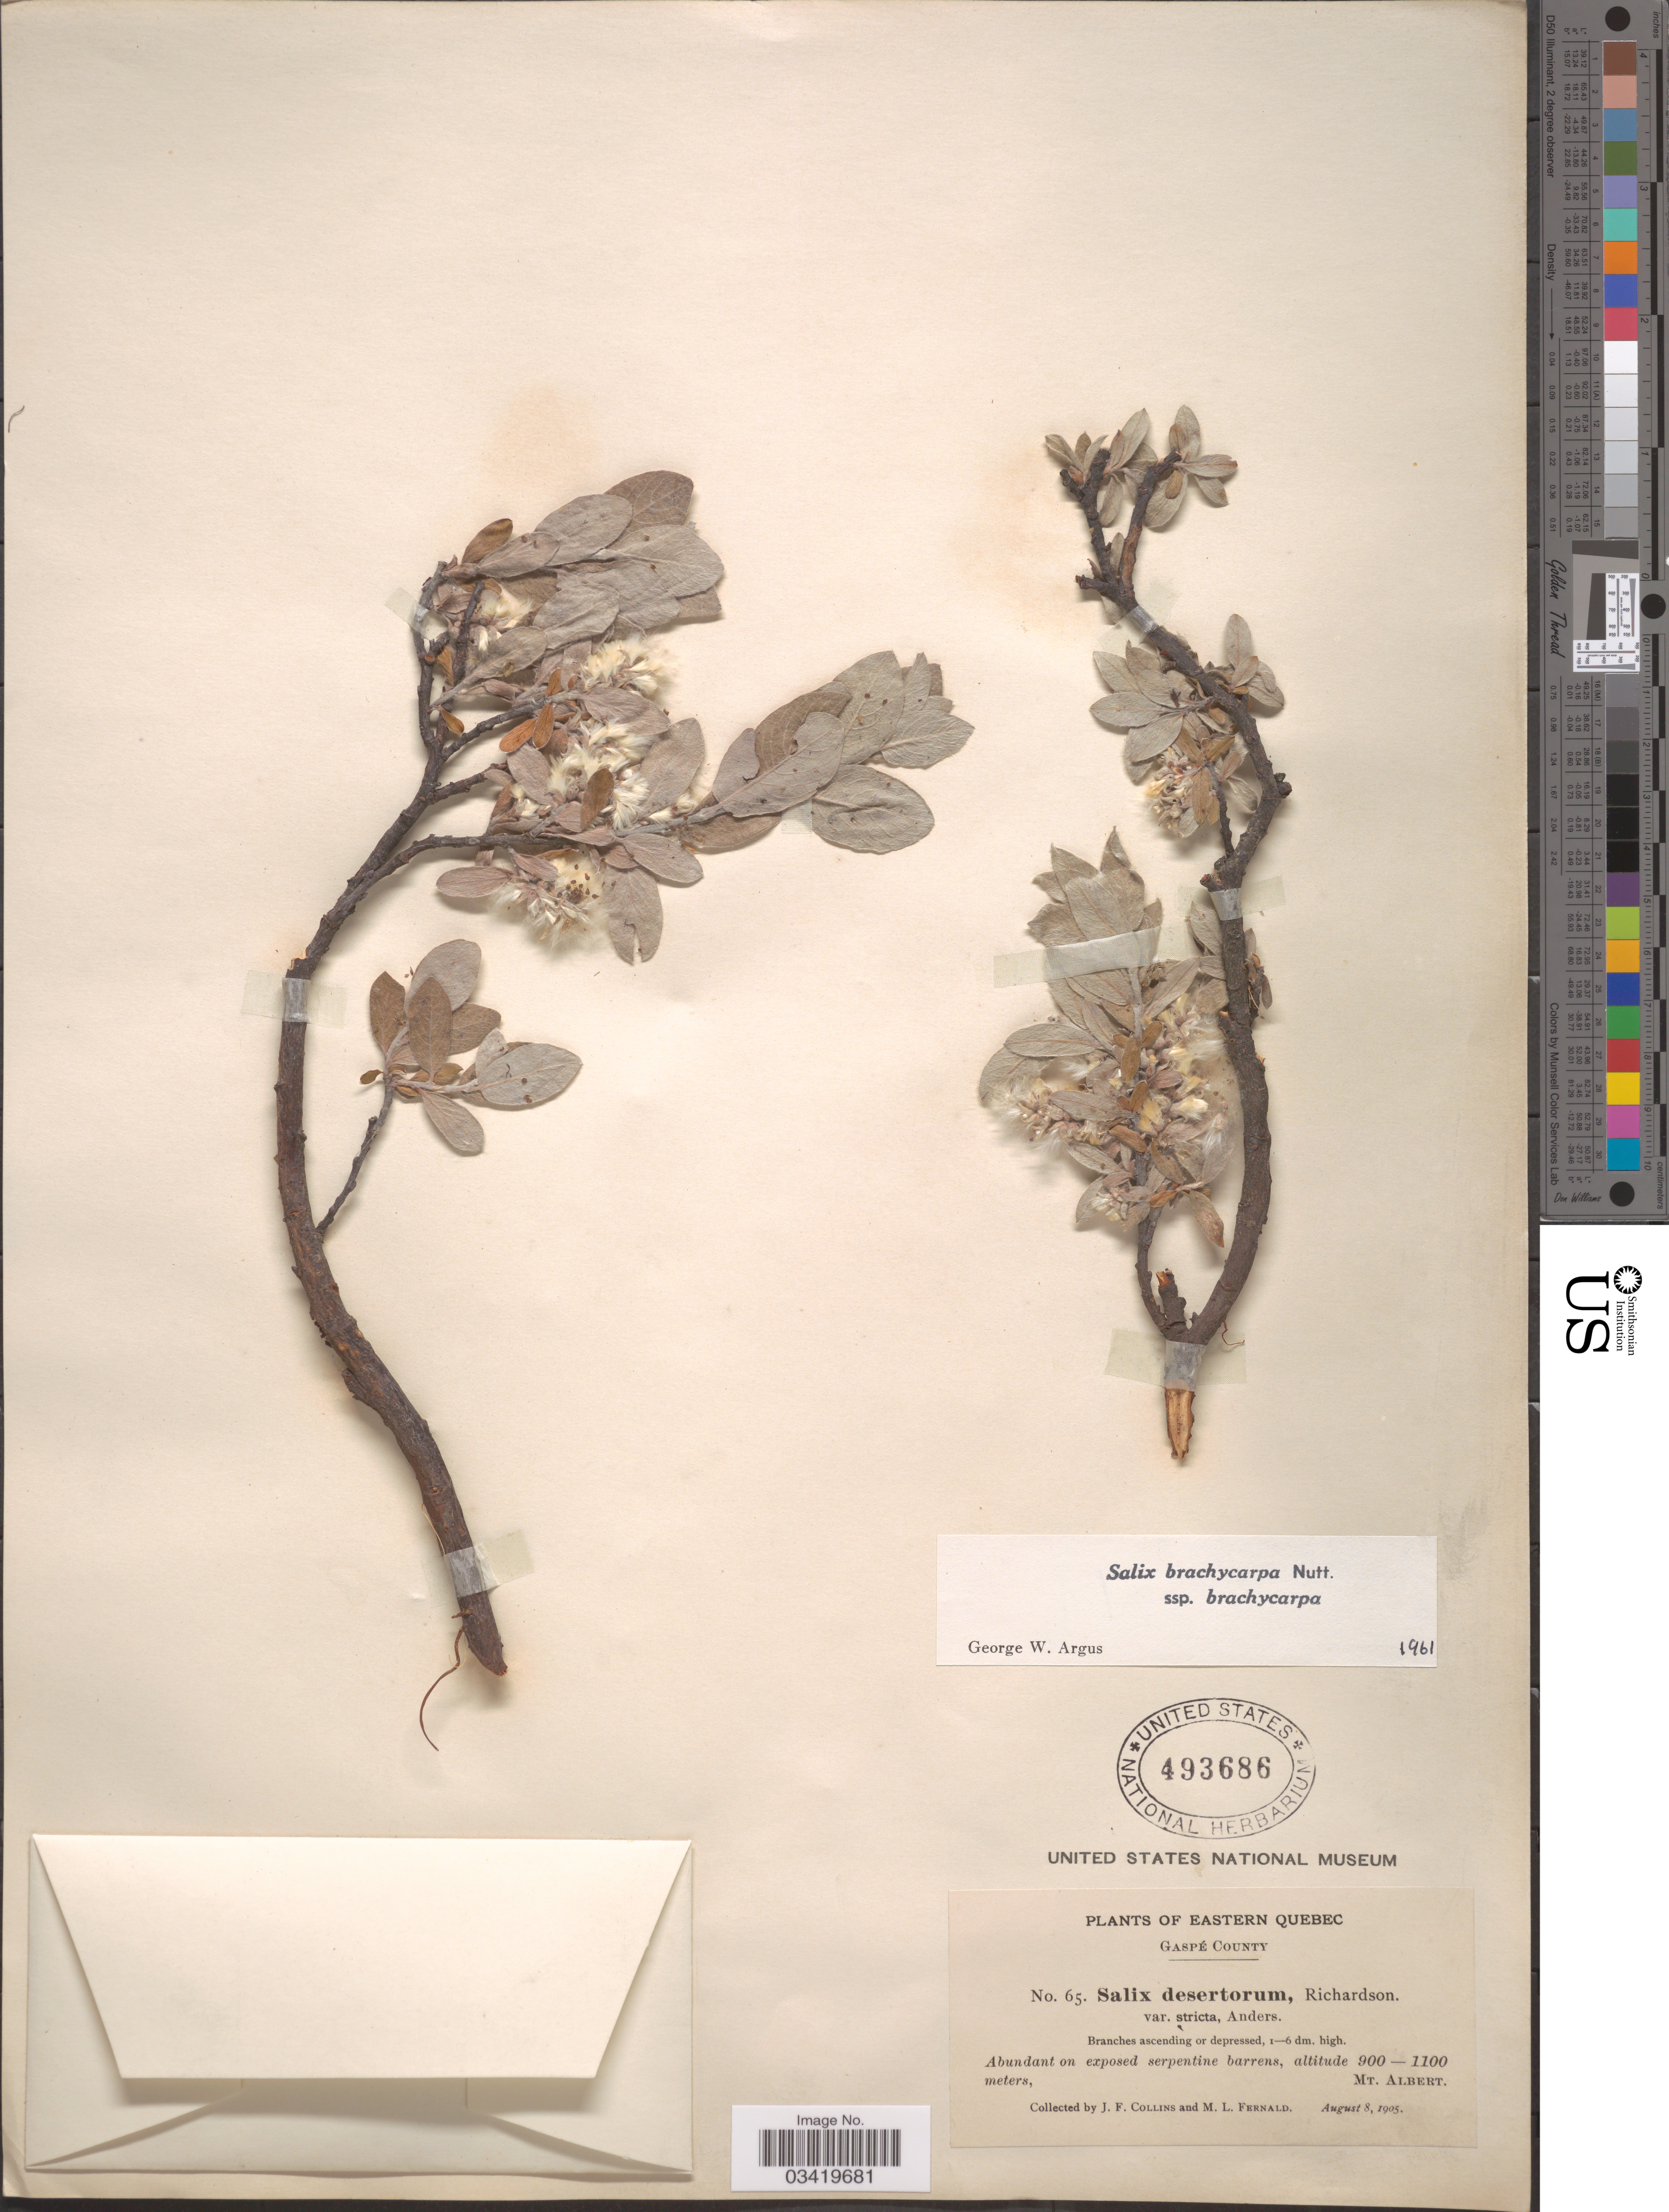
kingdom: Plantae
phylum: Tracheophyta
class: Magnoliopsida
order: Malpighiales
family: Salicaceae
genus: Salix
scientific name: Salix brachycarpa subsp. brachycarpa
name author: Nutt.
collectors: J. Collins & M. L. Fernald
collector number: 65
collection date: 1905-08-08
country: Canada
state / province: Quebec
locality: Eastern Quebec. Gaspé County. Mt. Albert.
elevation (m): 900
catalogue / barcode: US 493686